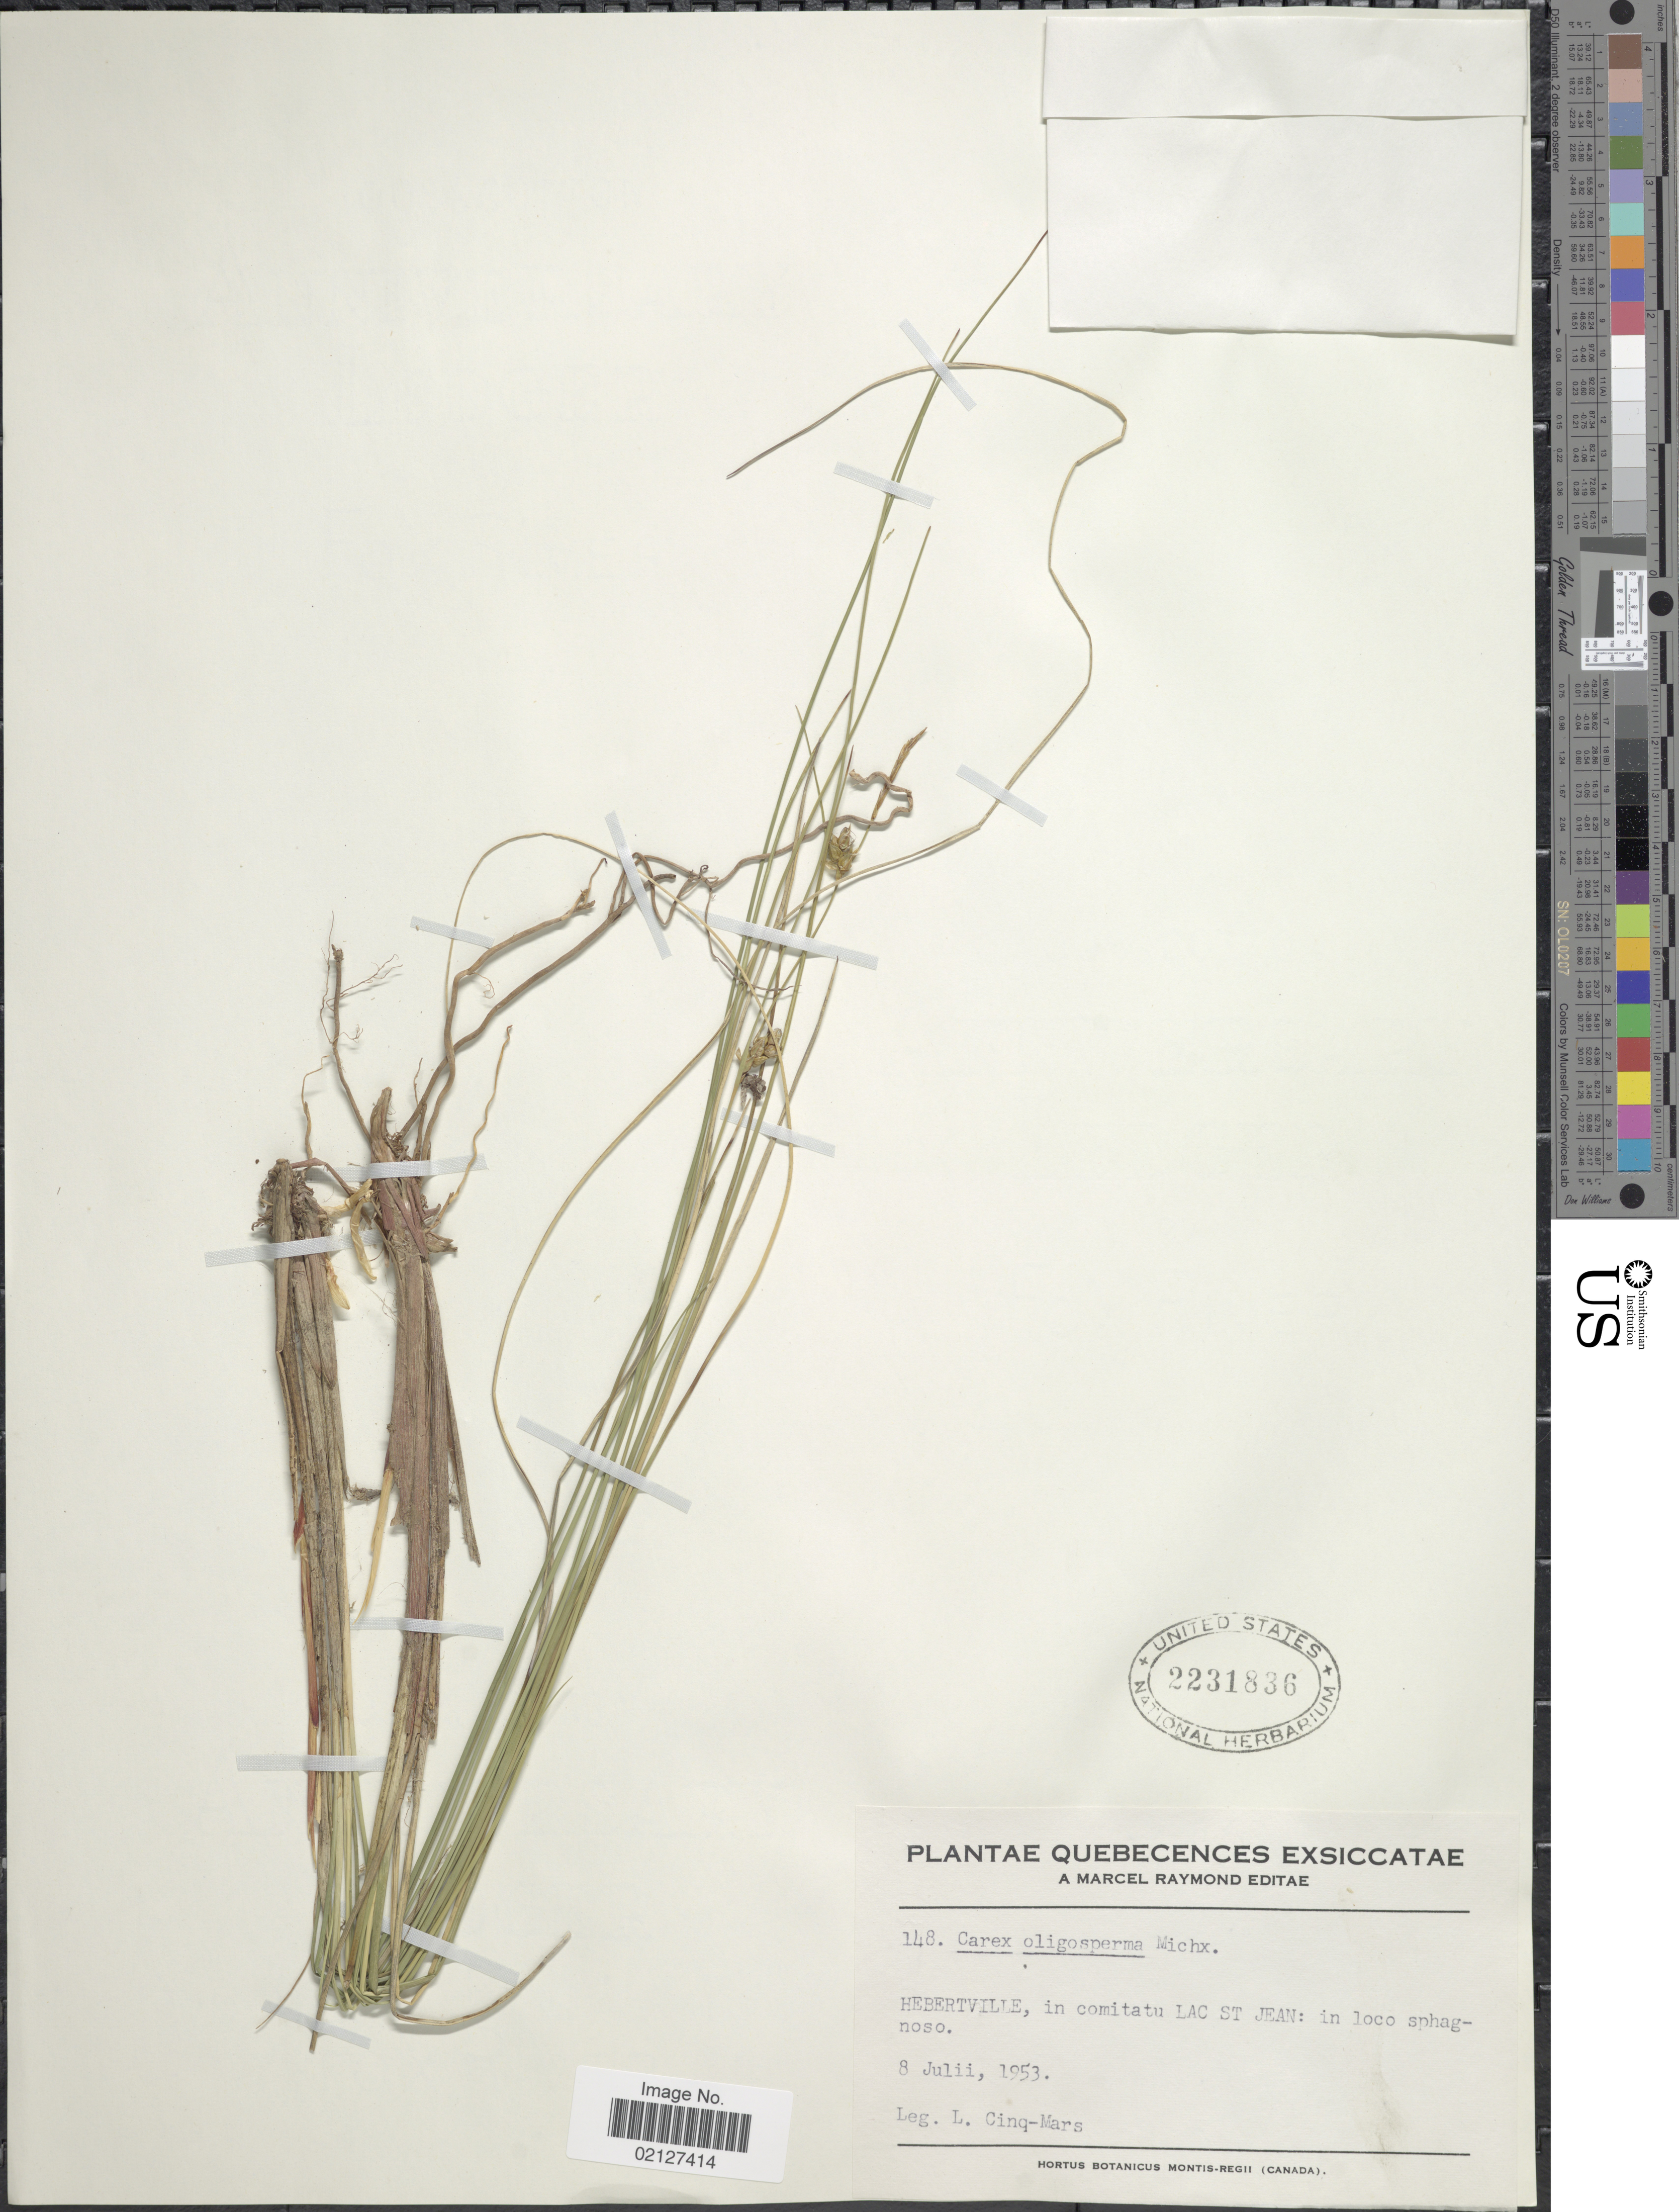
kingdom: Plantae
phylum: Tracheophyta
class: Liliopsida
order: Poales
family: Cyperaceae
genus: Carex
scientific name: Carex oligosperma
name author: Michx.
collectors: L. Cinq-Mars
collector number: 148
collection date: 1953-07-08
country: Canada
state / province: Quebec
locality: Hebertville, in comitatu Lac St Jean: in loco sphagnoso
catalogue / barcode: US 2231836